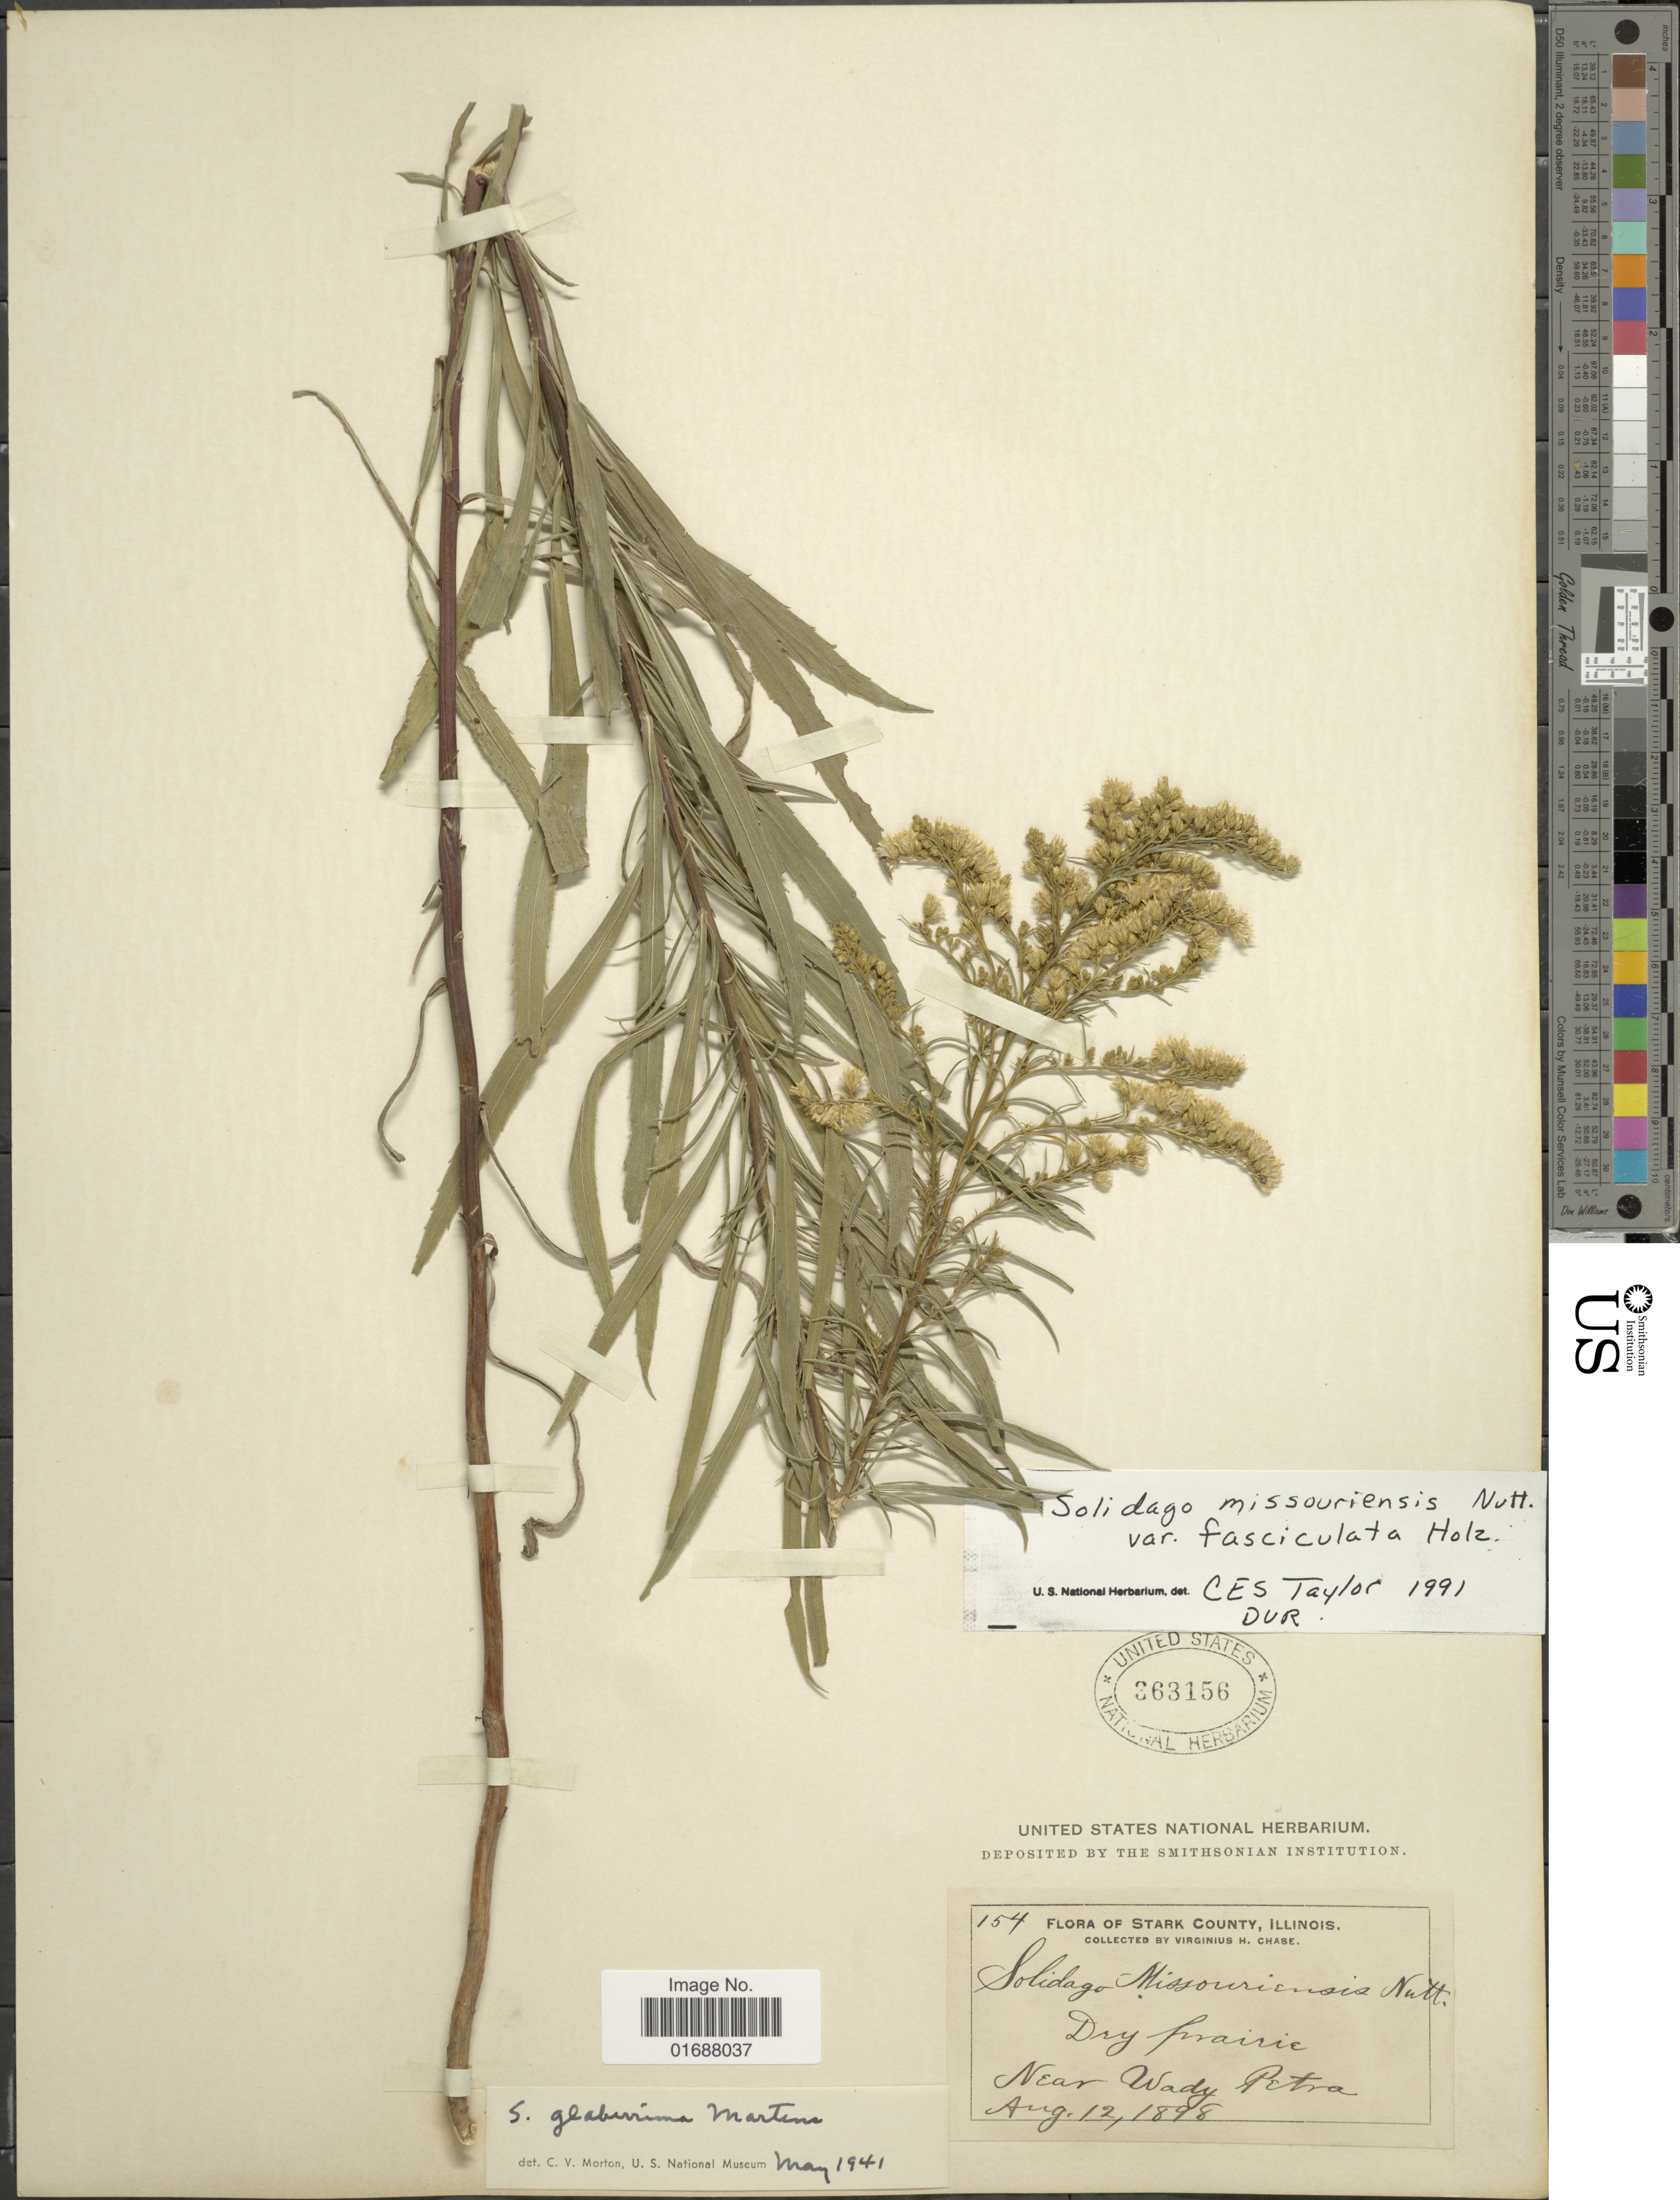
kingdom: Plantae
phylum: Tracheophyta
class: Magnoliopsida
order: Asterales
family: Asteraceae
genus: Solidago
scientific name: Solidago missouriensis var. fasciculata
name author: Holz.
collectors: V. H. Chase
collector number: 154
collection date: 1898-08-12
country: United States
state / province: Illinois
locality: Stark County, Illinois, Near Wady Petra.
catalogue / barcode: US 363156